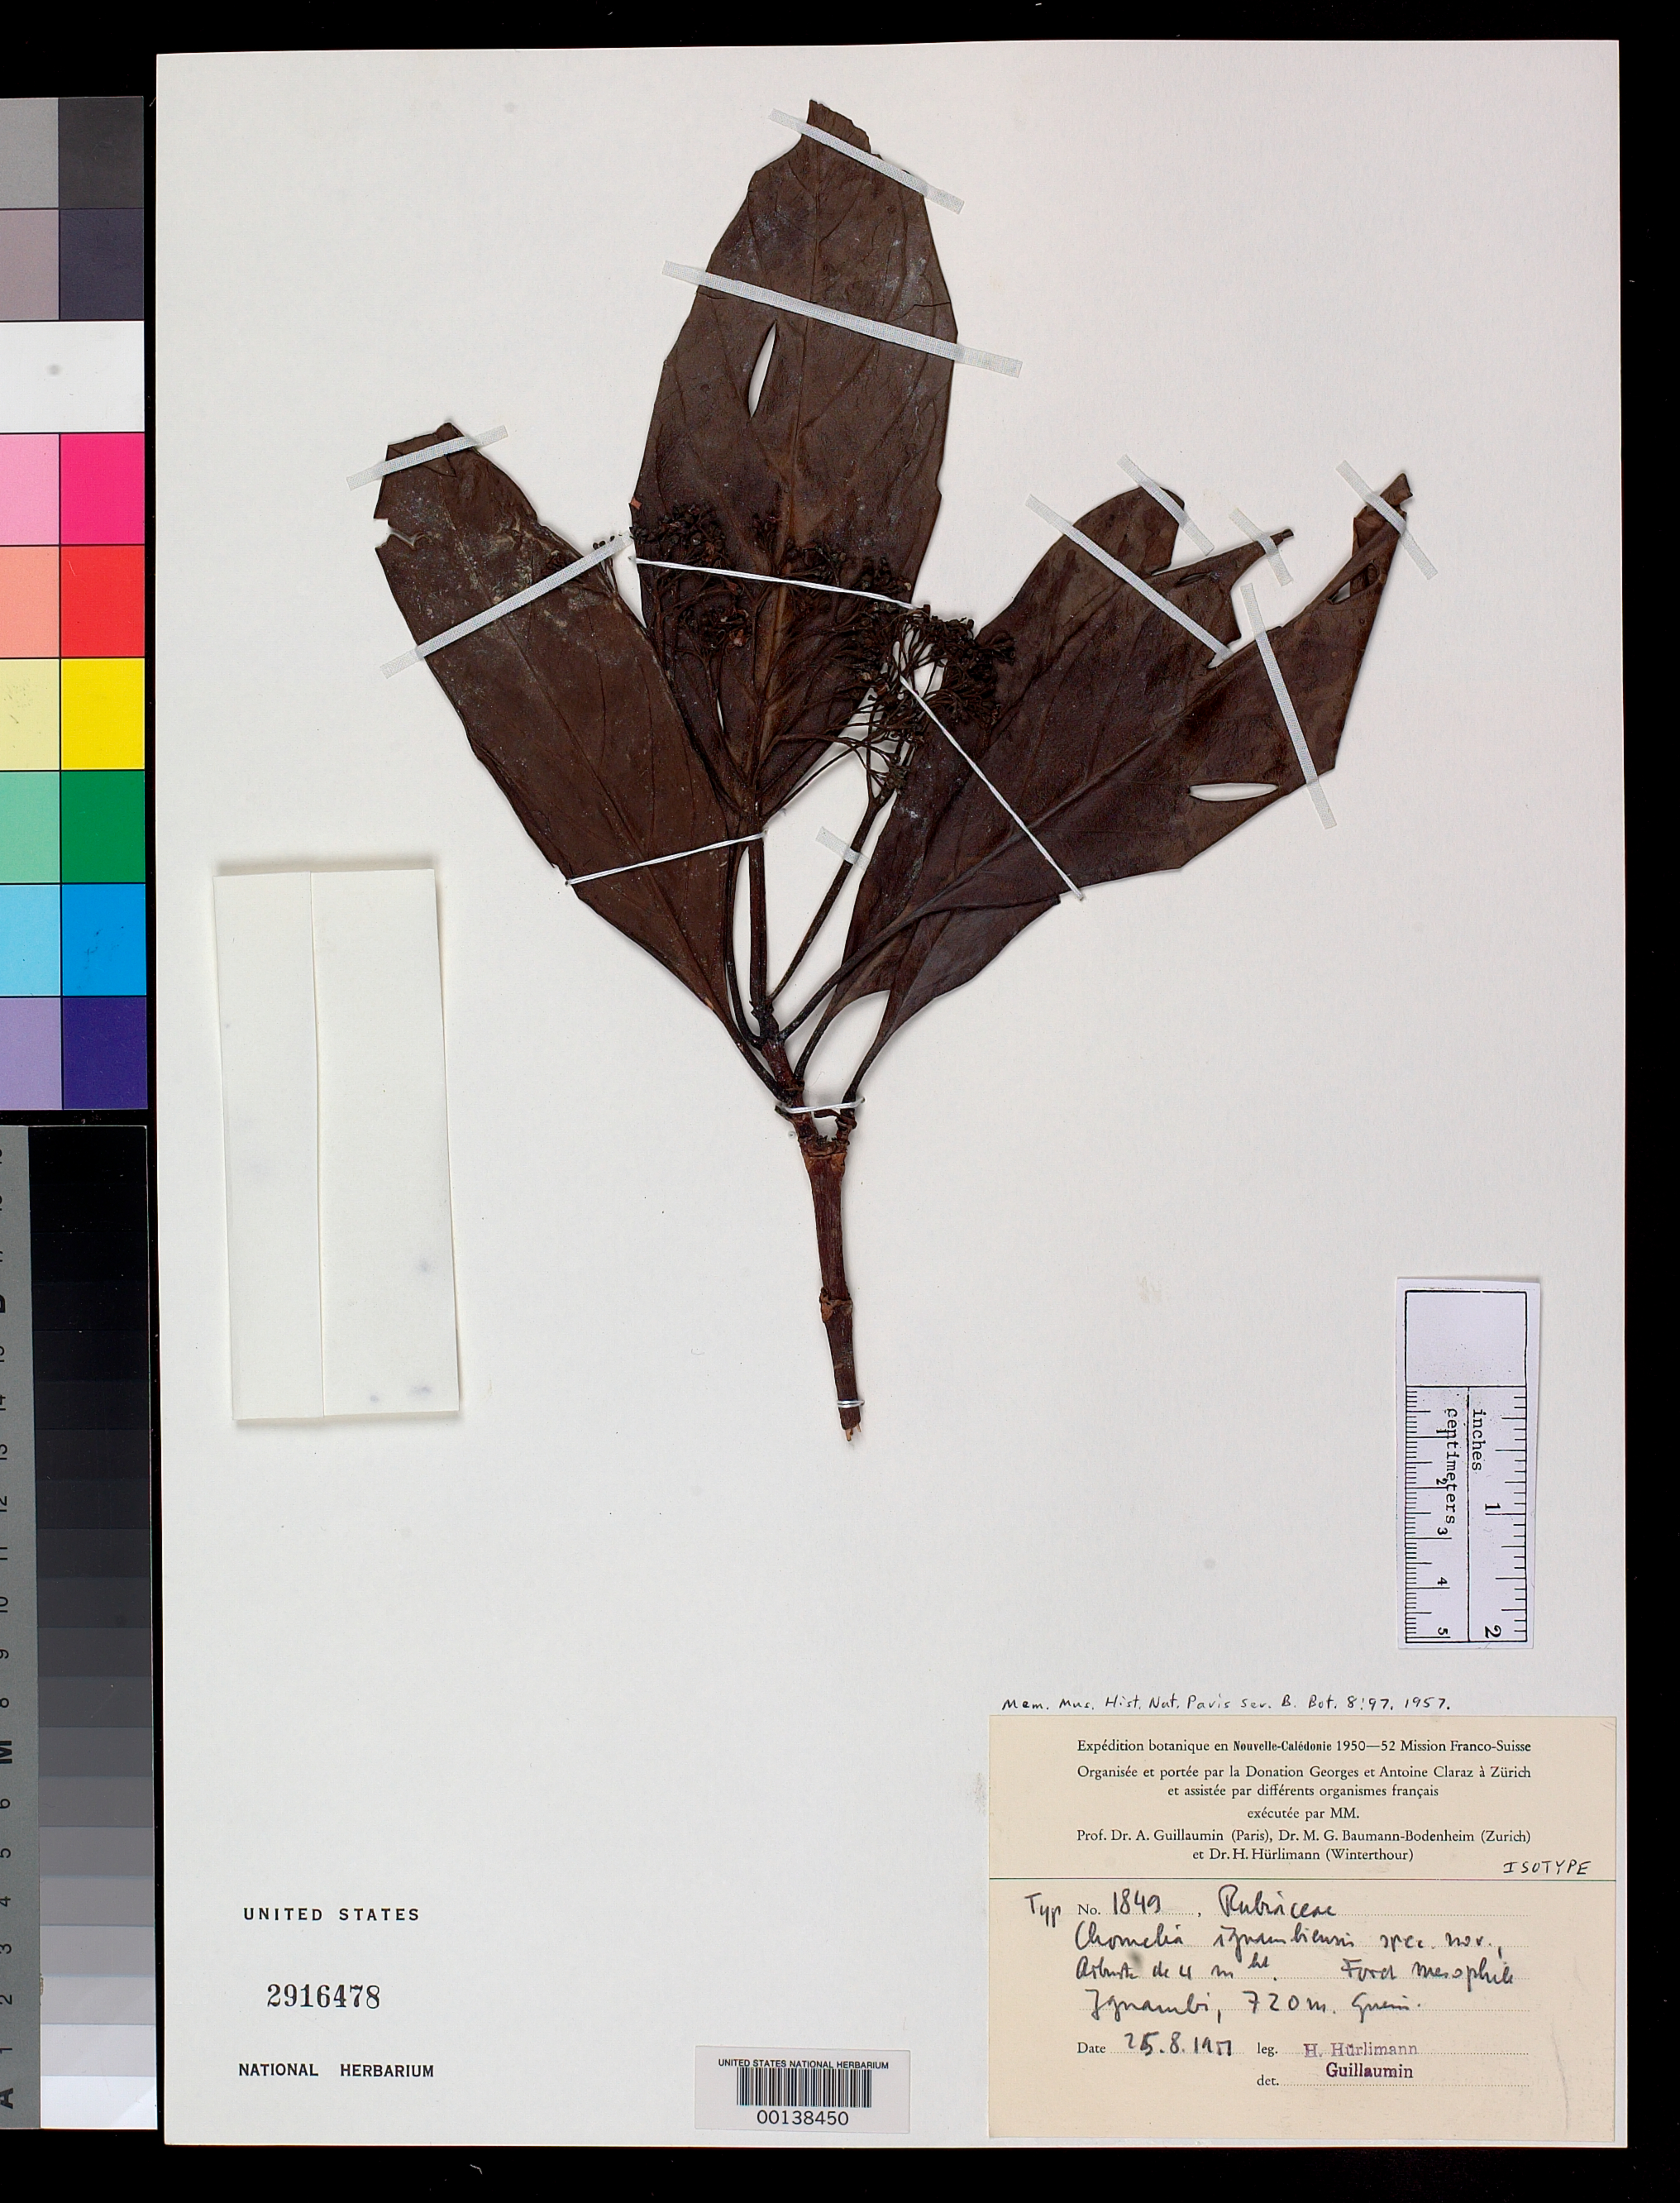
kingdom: Plantae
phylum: Tracheophyta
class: Magnoliopsida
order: Gentianales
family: Rubiaceae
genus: Chomelia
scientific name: Chomelia ignambiensis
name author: Guillaumin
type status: Isotype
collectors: H. Huerlimann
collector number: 1849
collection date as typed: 25 Aug 1917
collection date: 1917-08-25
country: New Caledonia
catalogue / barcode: US 2916478